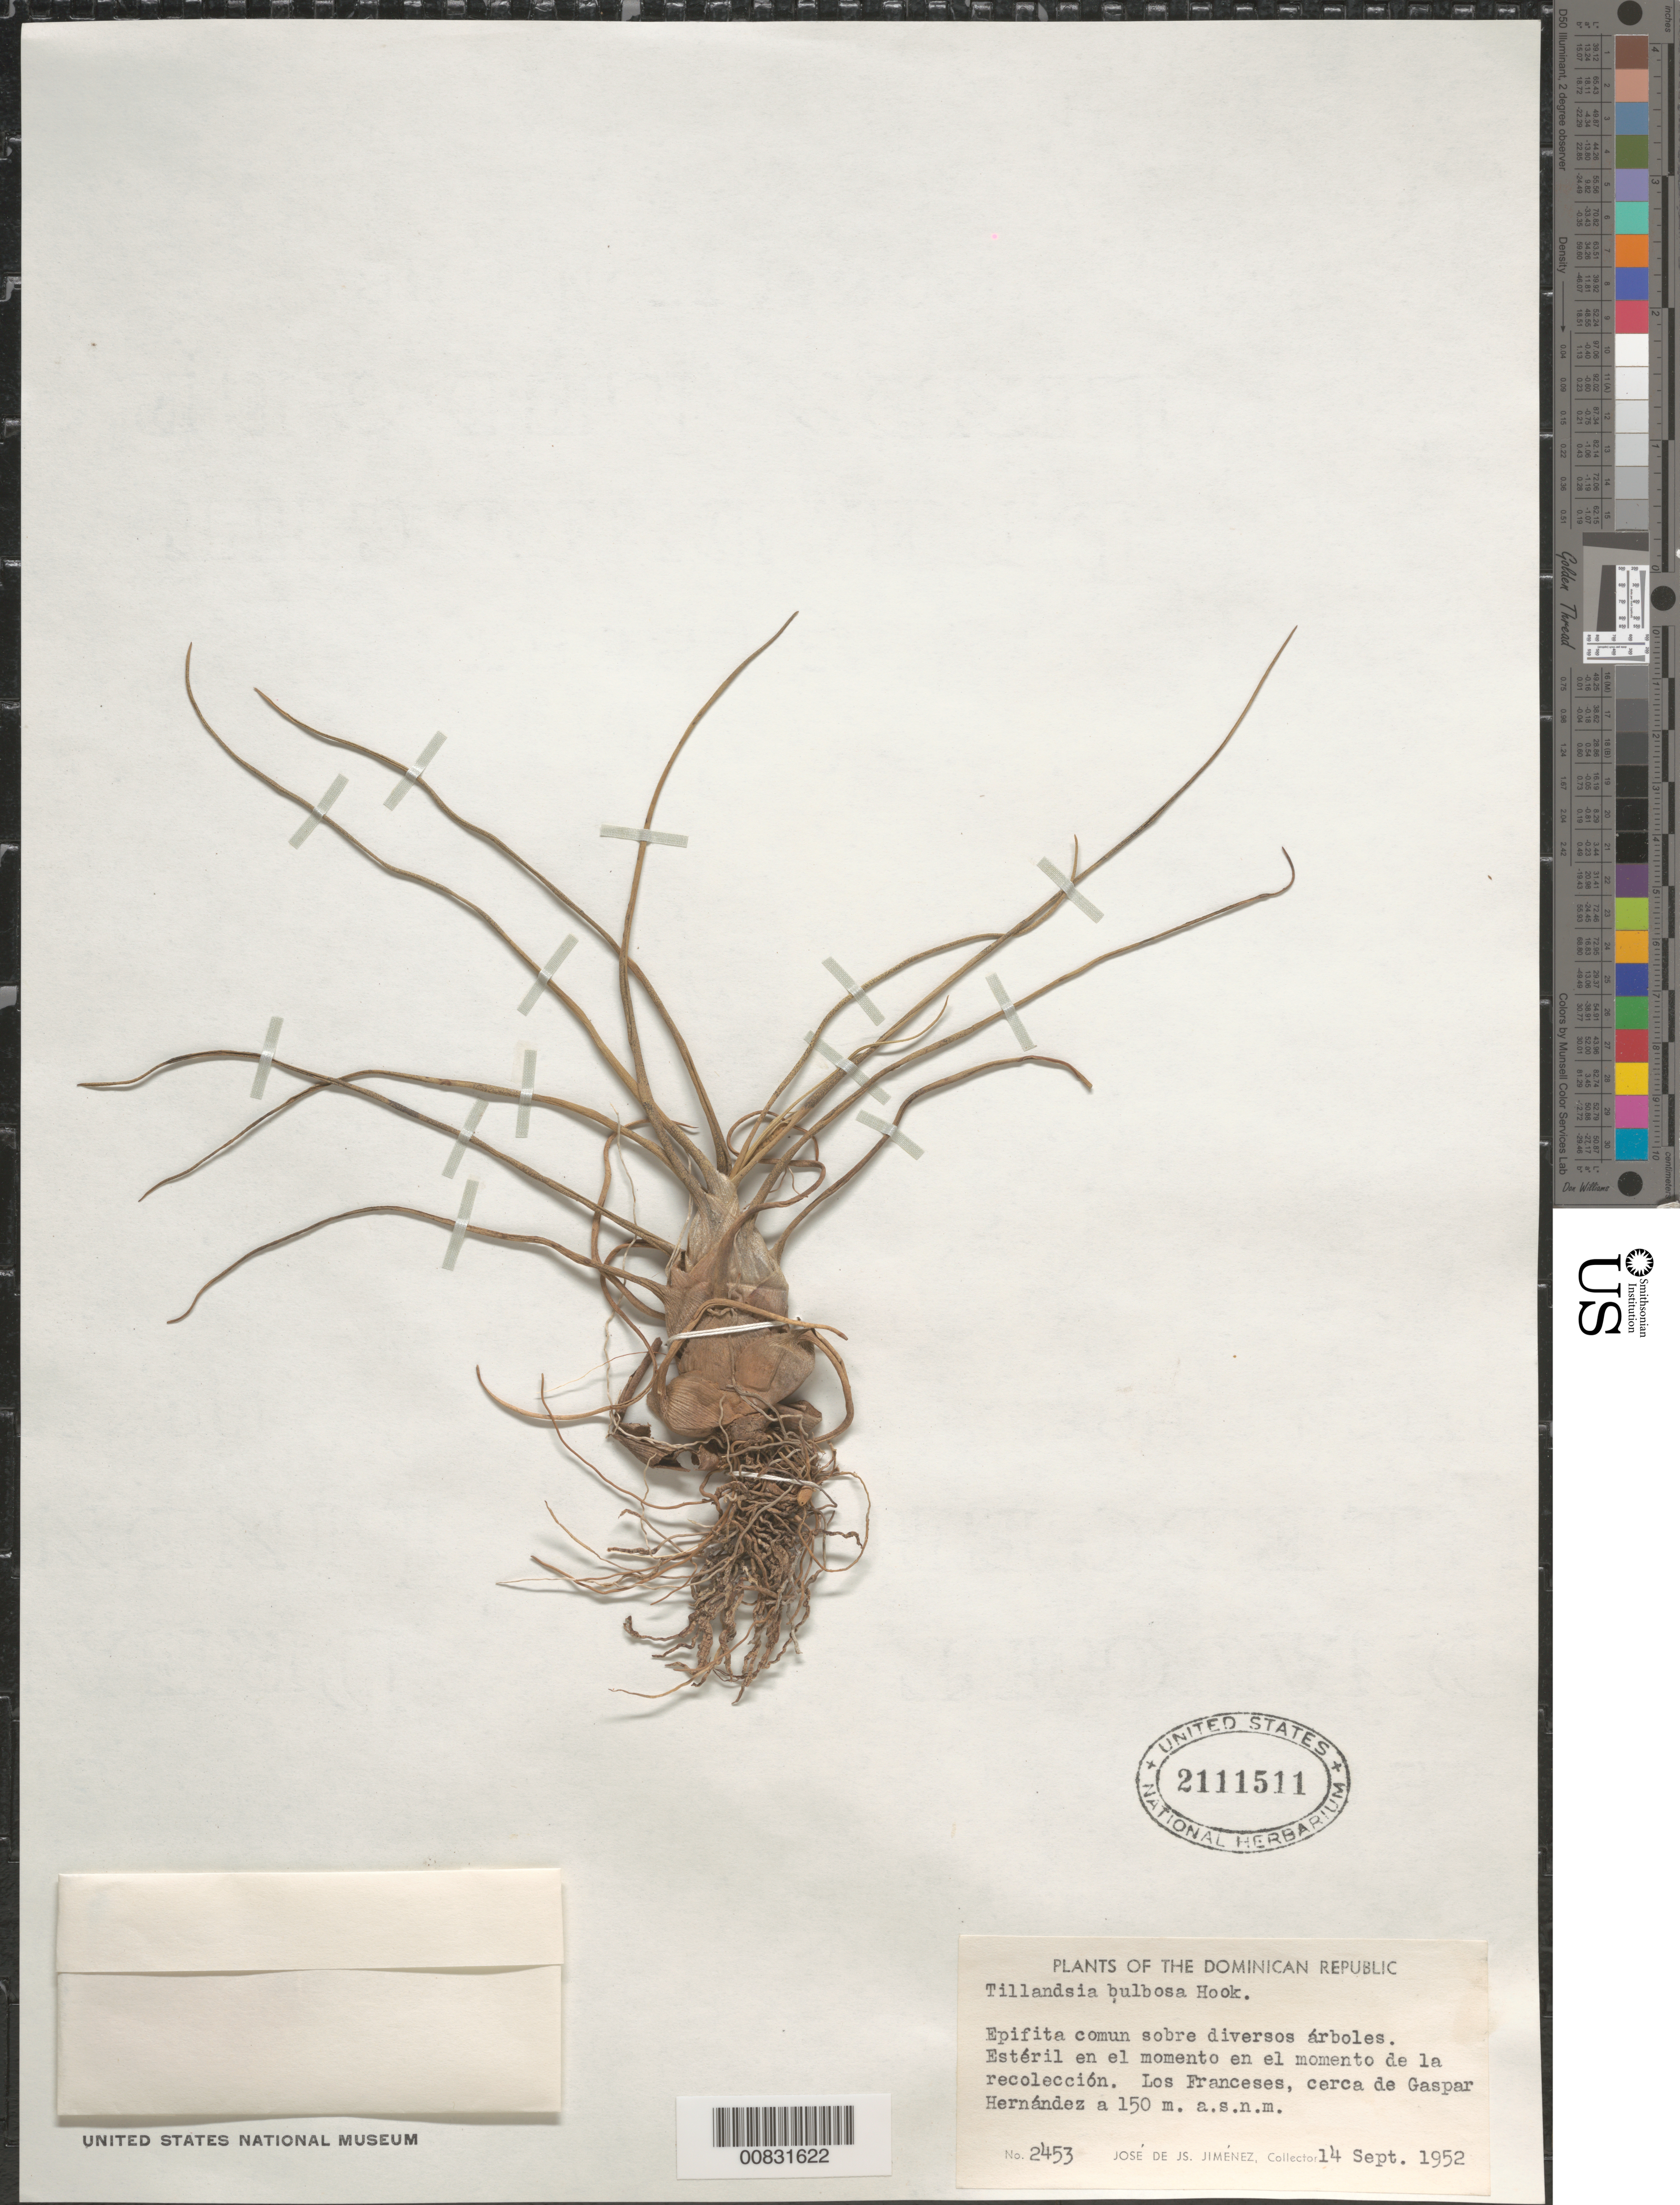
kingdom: Plantae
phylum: Tracheophyta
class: Liliopsida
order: Poales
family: Bromeliaceae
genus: Tillandsia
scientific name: Tillandsia bulbosa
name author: Hook.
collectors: J. J. Jiménez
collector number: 2453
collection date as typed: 14 Sep 1952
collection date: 1952-09-14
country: Dominican Republic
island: Hispaniola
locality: Los Franceses, cerca de Gaspar Hernández.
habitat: Común sobre diversos árboles.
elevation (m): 150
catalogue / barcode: US 2111511